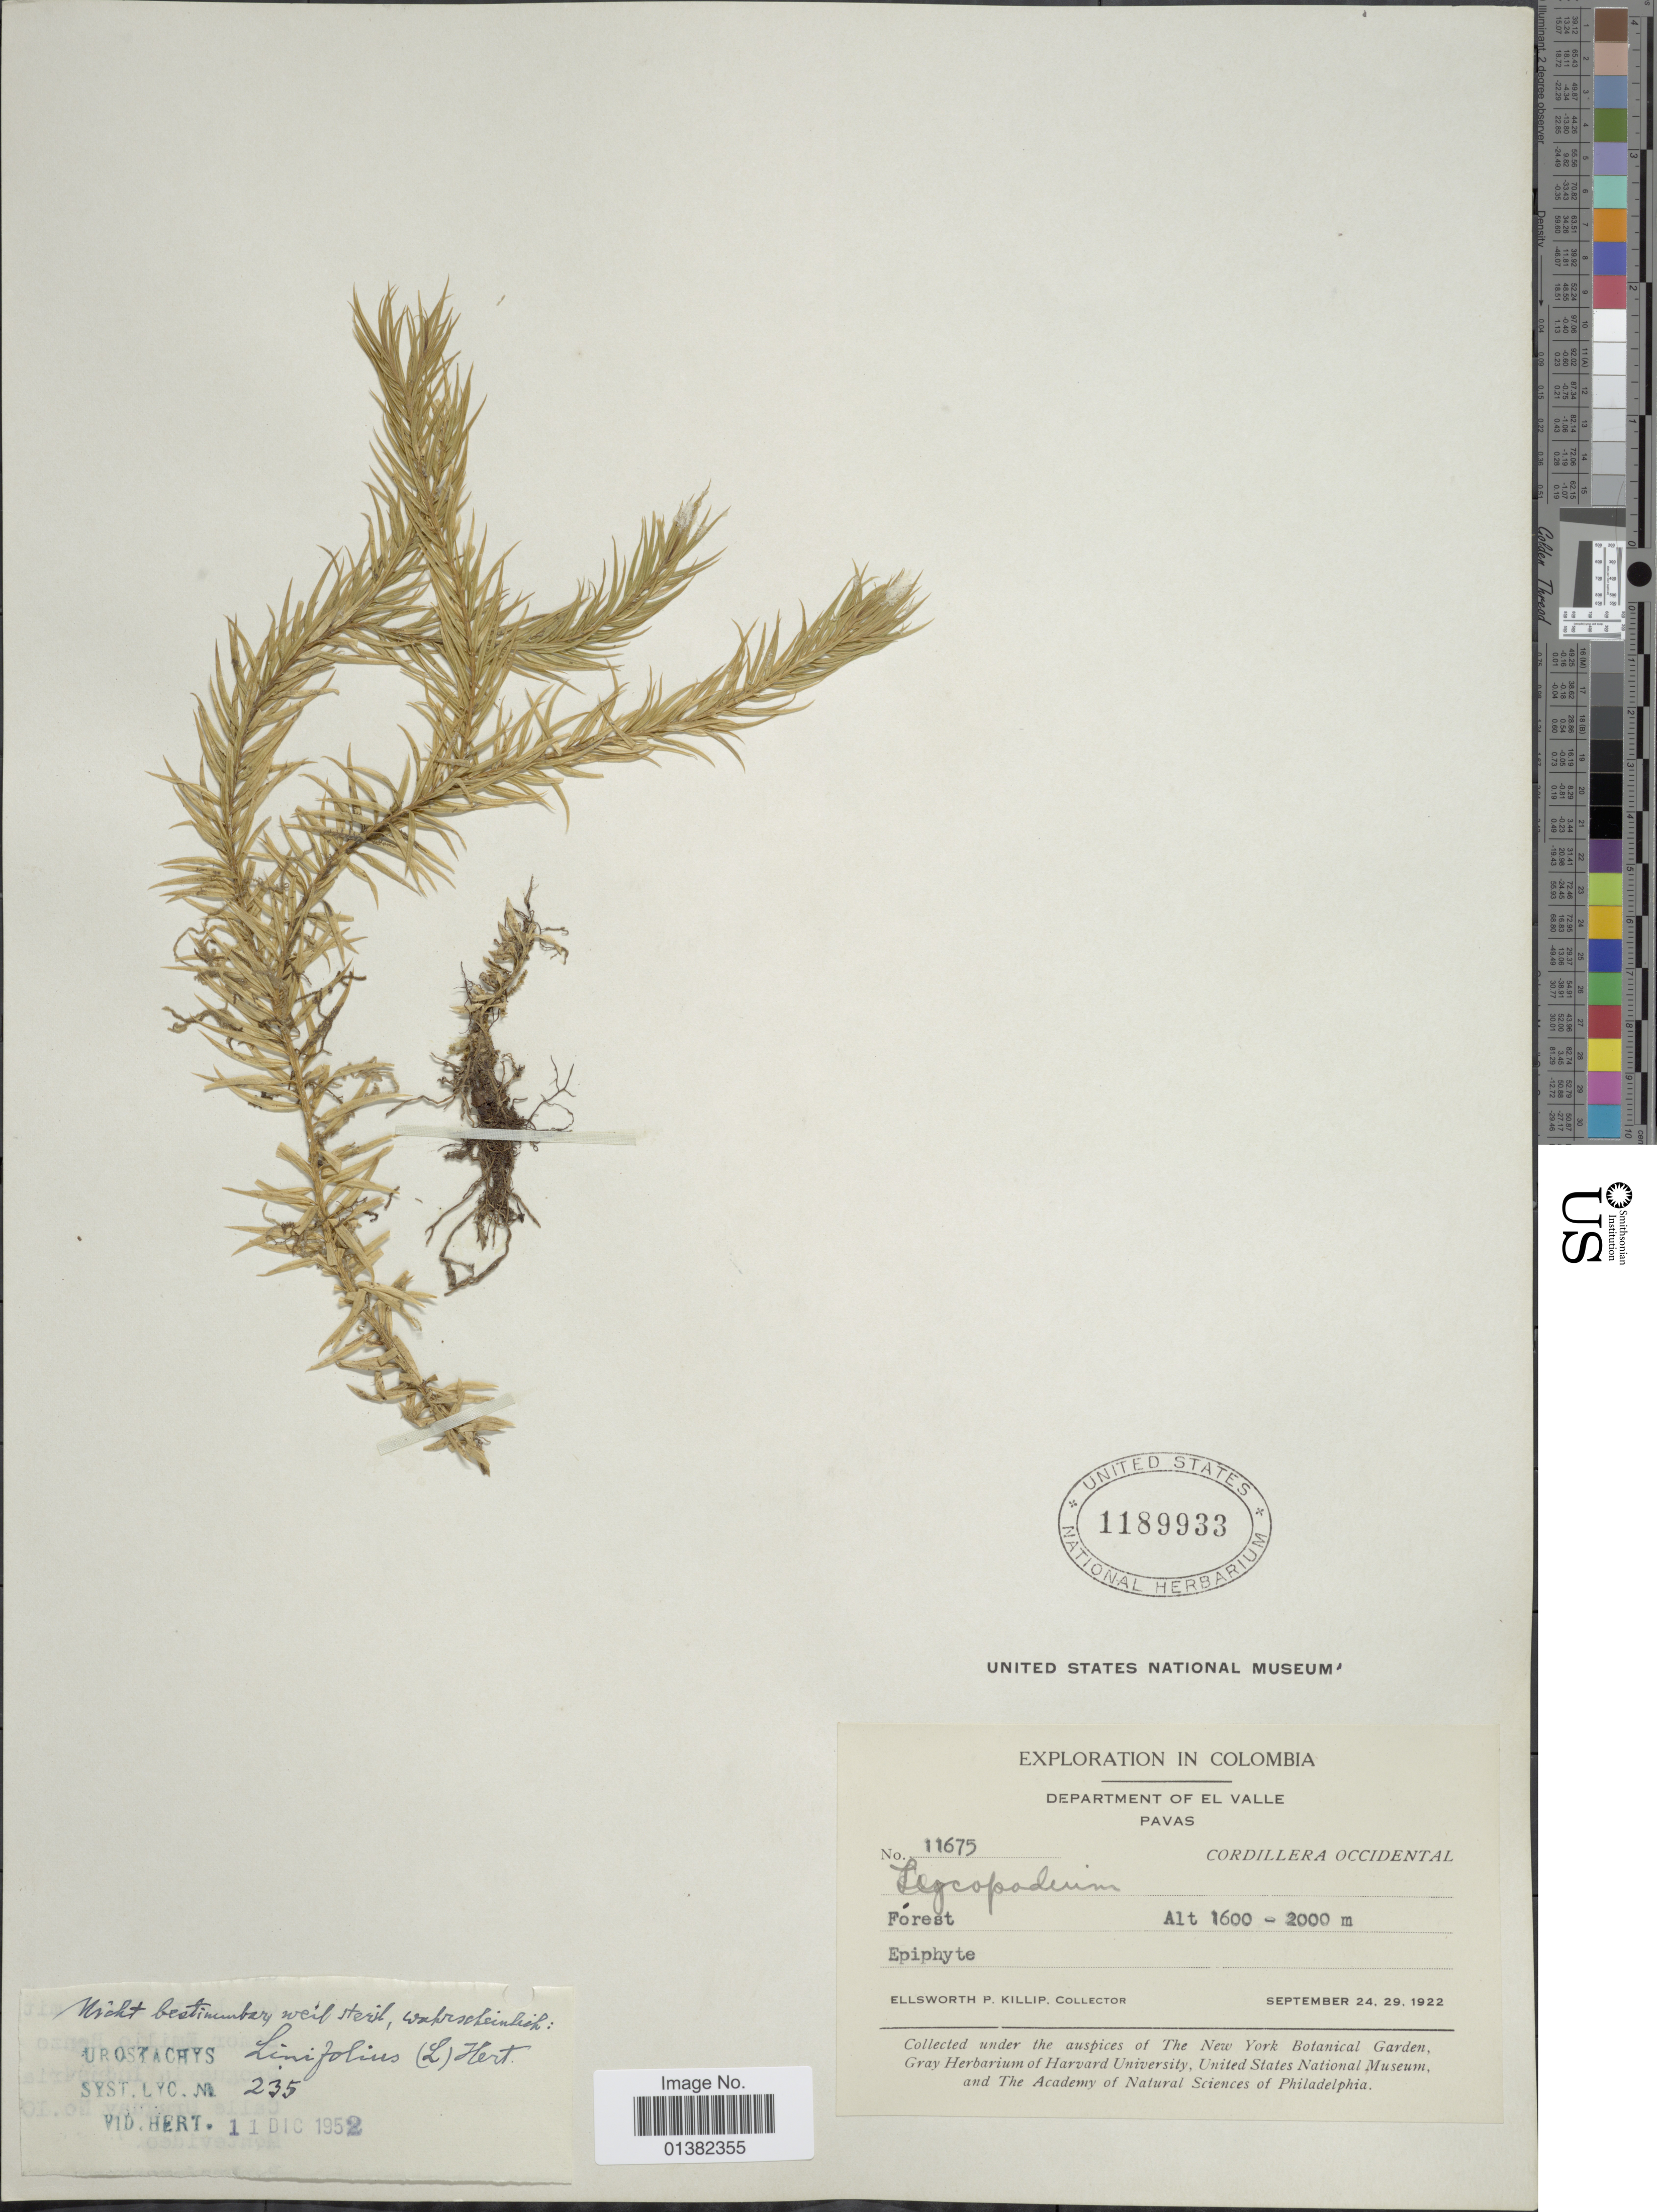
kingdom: Plantae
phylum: Tracheophyta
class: Lycopodiopsida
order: Lycopodiales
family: Lycopodiaceae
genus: Phlegmariurus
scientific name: Phlegmariurus linifolius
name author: (L.) B. Øllg.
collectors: E. P. Killip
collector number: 11675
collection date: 1922-09-24/1922-09-29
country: Colombia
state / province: Valle del Cauca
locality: Department of El Valle, Pavas, Cordillera Occidental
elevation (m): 1600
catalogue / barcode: US 1189933